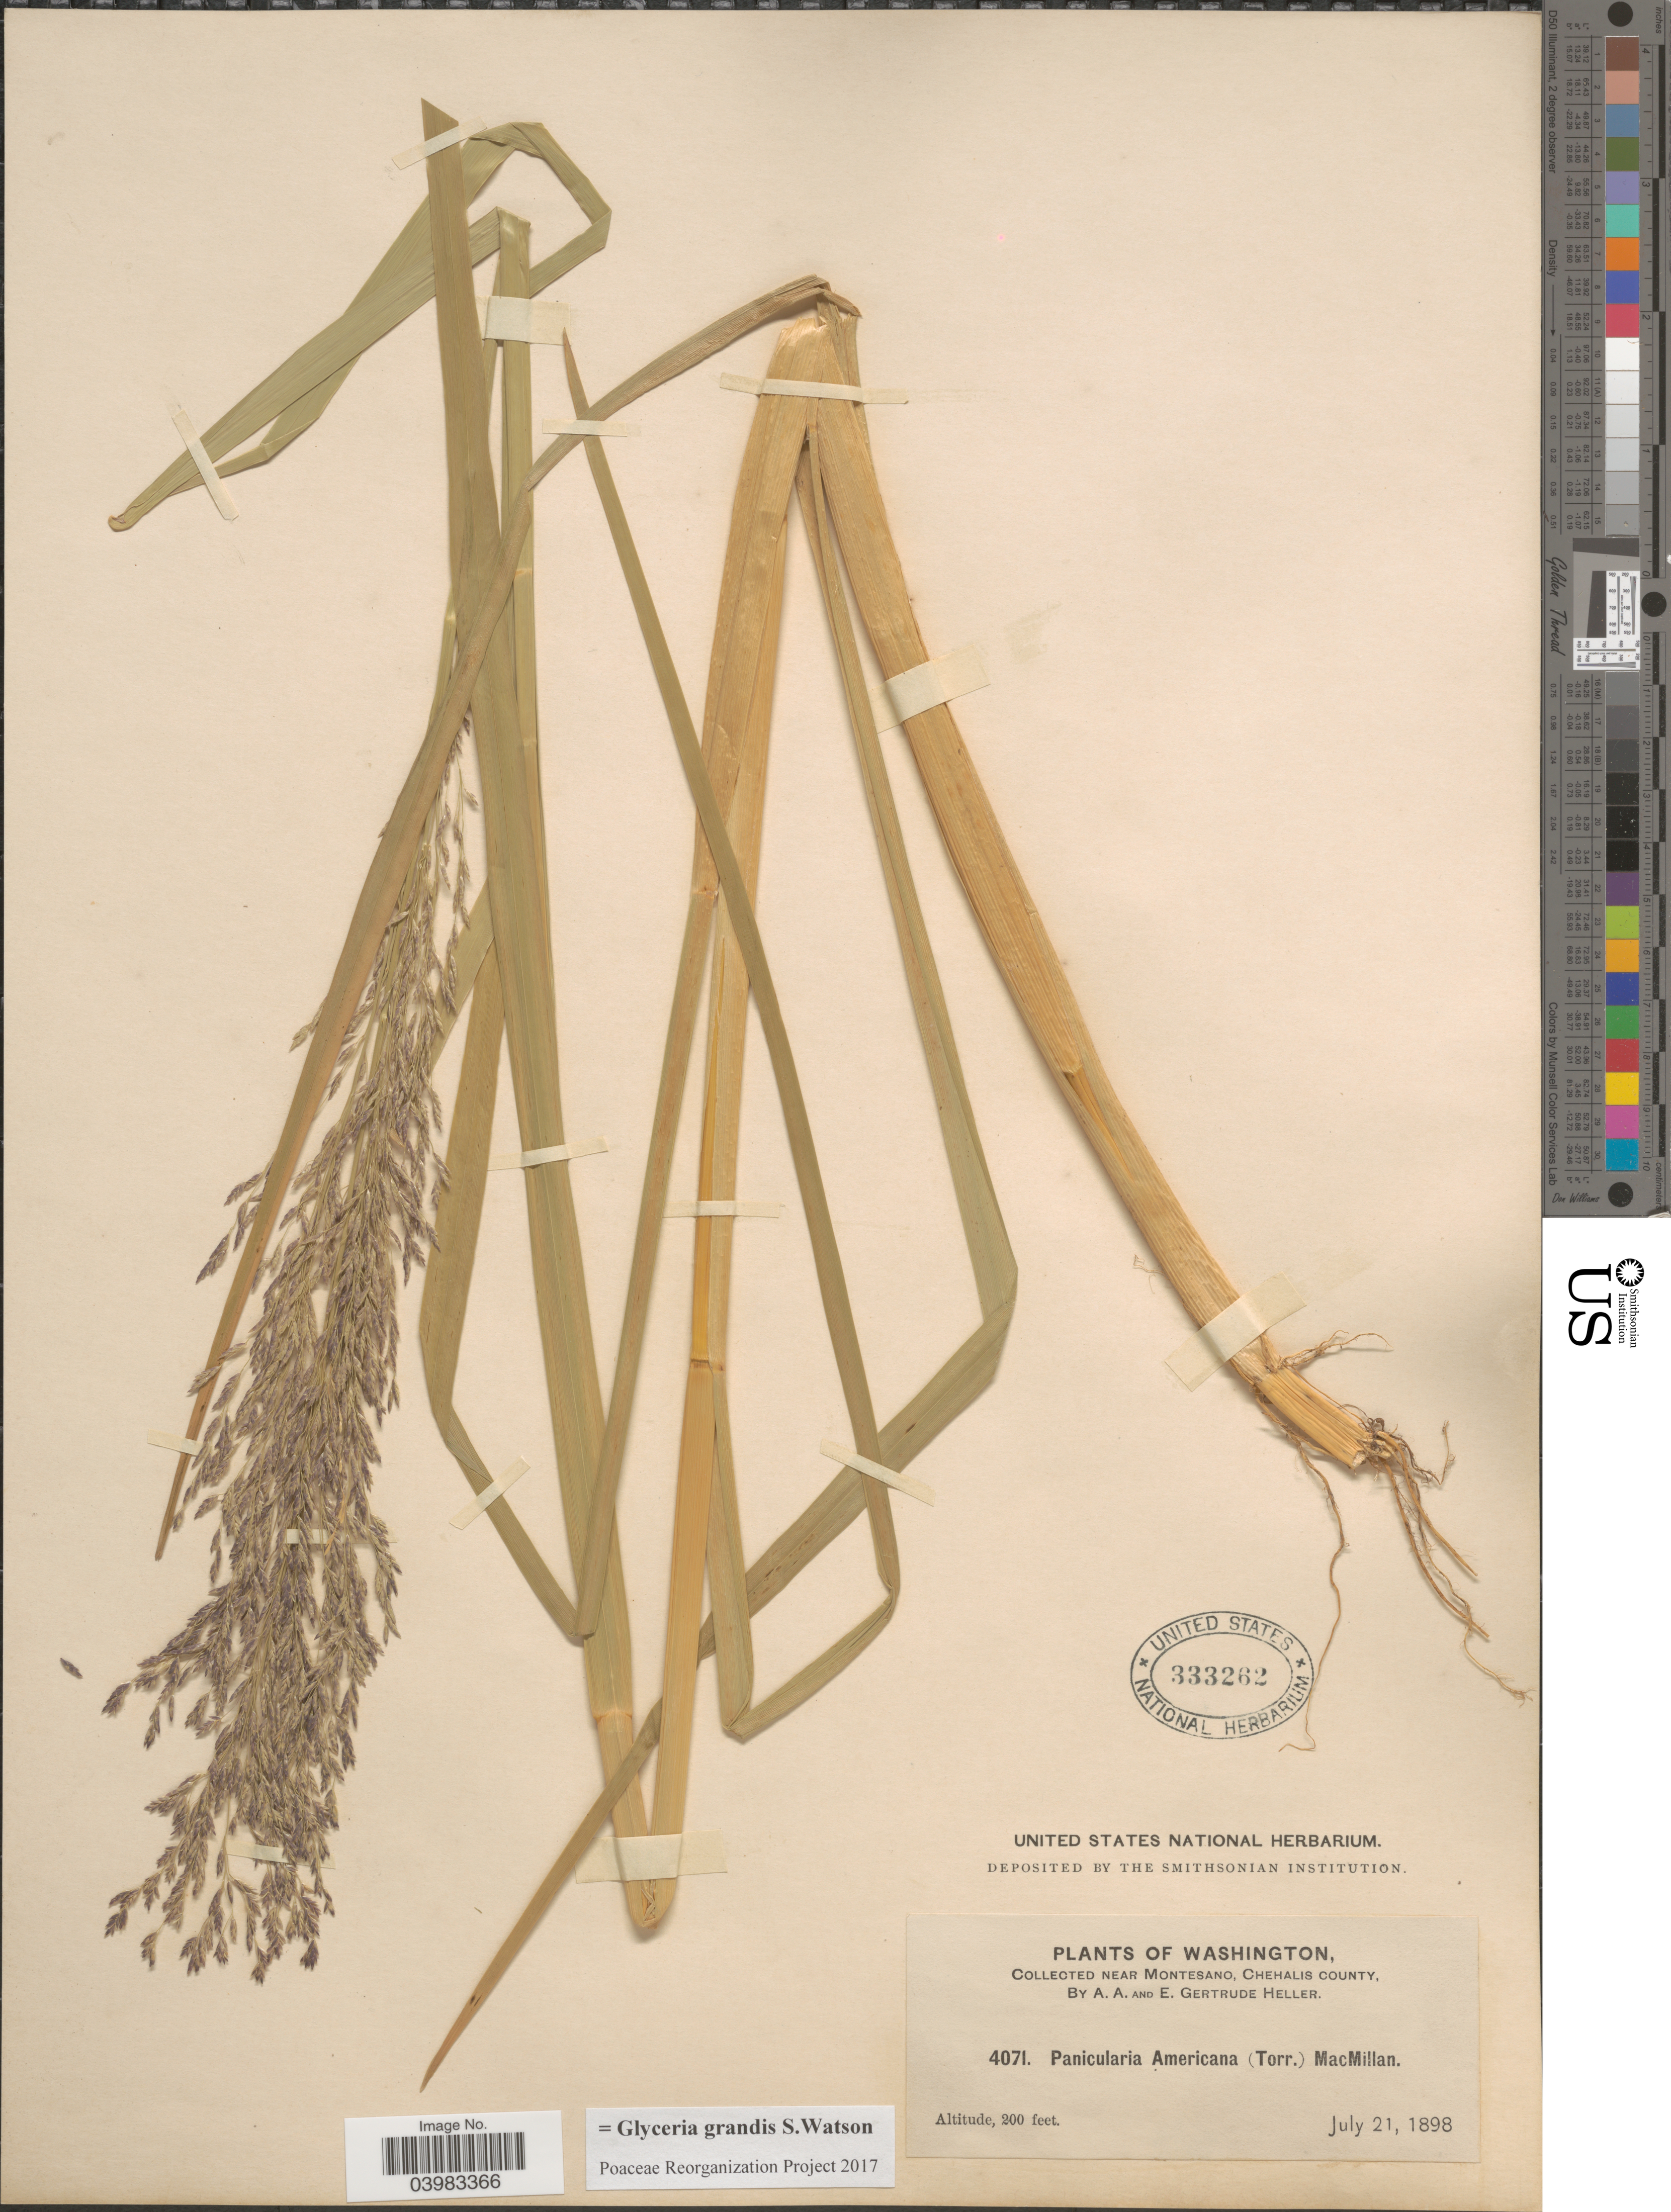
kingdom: Plantae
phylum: Tracheophyta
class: Liliopsida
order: Poales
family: Poaceae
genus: Glyceria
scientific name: Glyceria grandis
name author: S. Watson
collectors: A. A. Heller & E. G. Heller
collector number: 4071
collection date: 1898-07-21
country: United States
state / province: Washington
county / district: Grays Harbor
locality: Near Montesano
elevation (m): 61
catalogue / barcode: US 333262